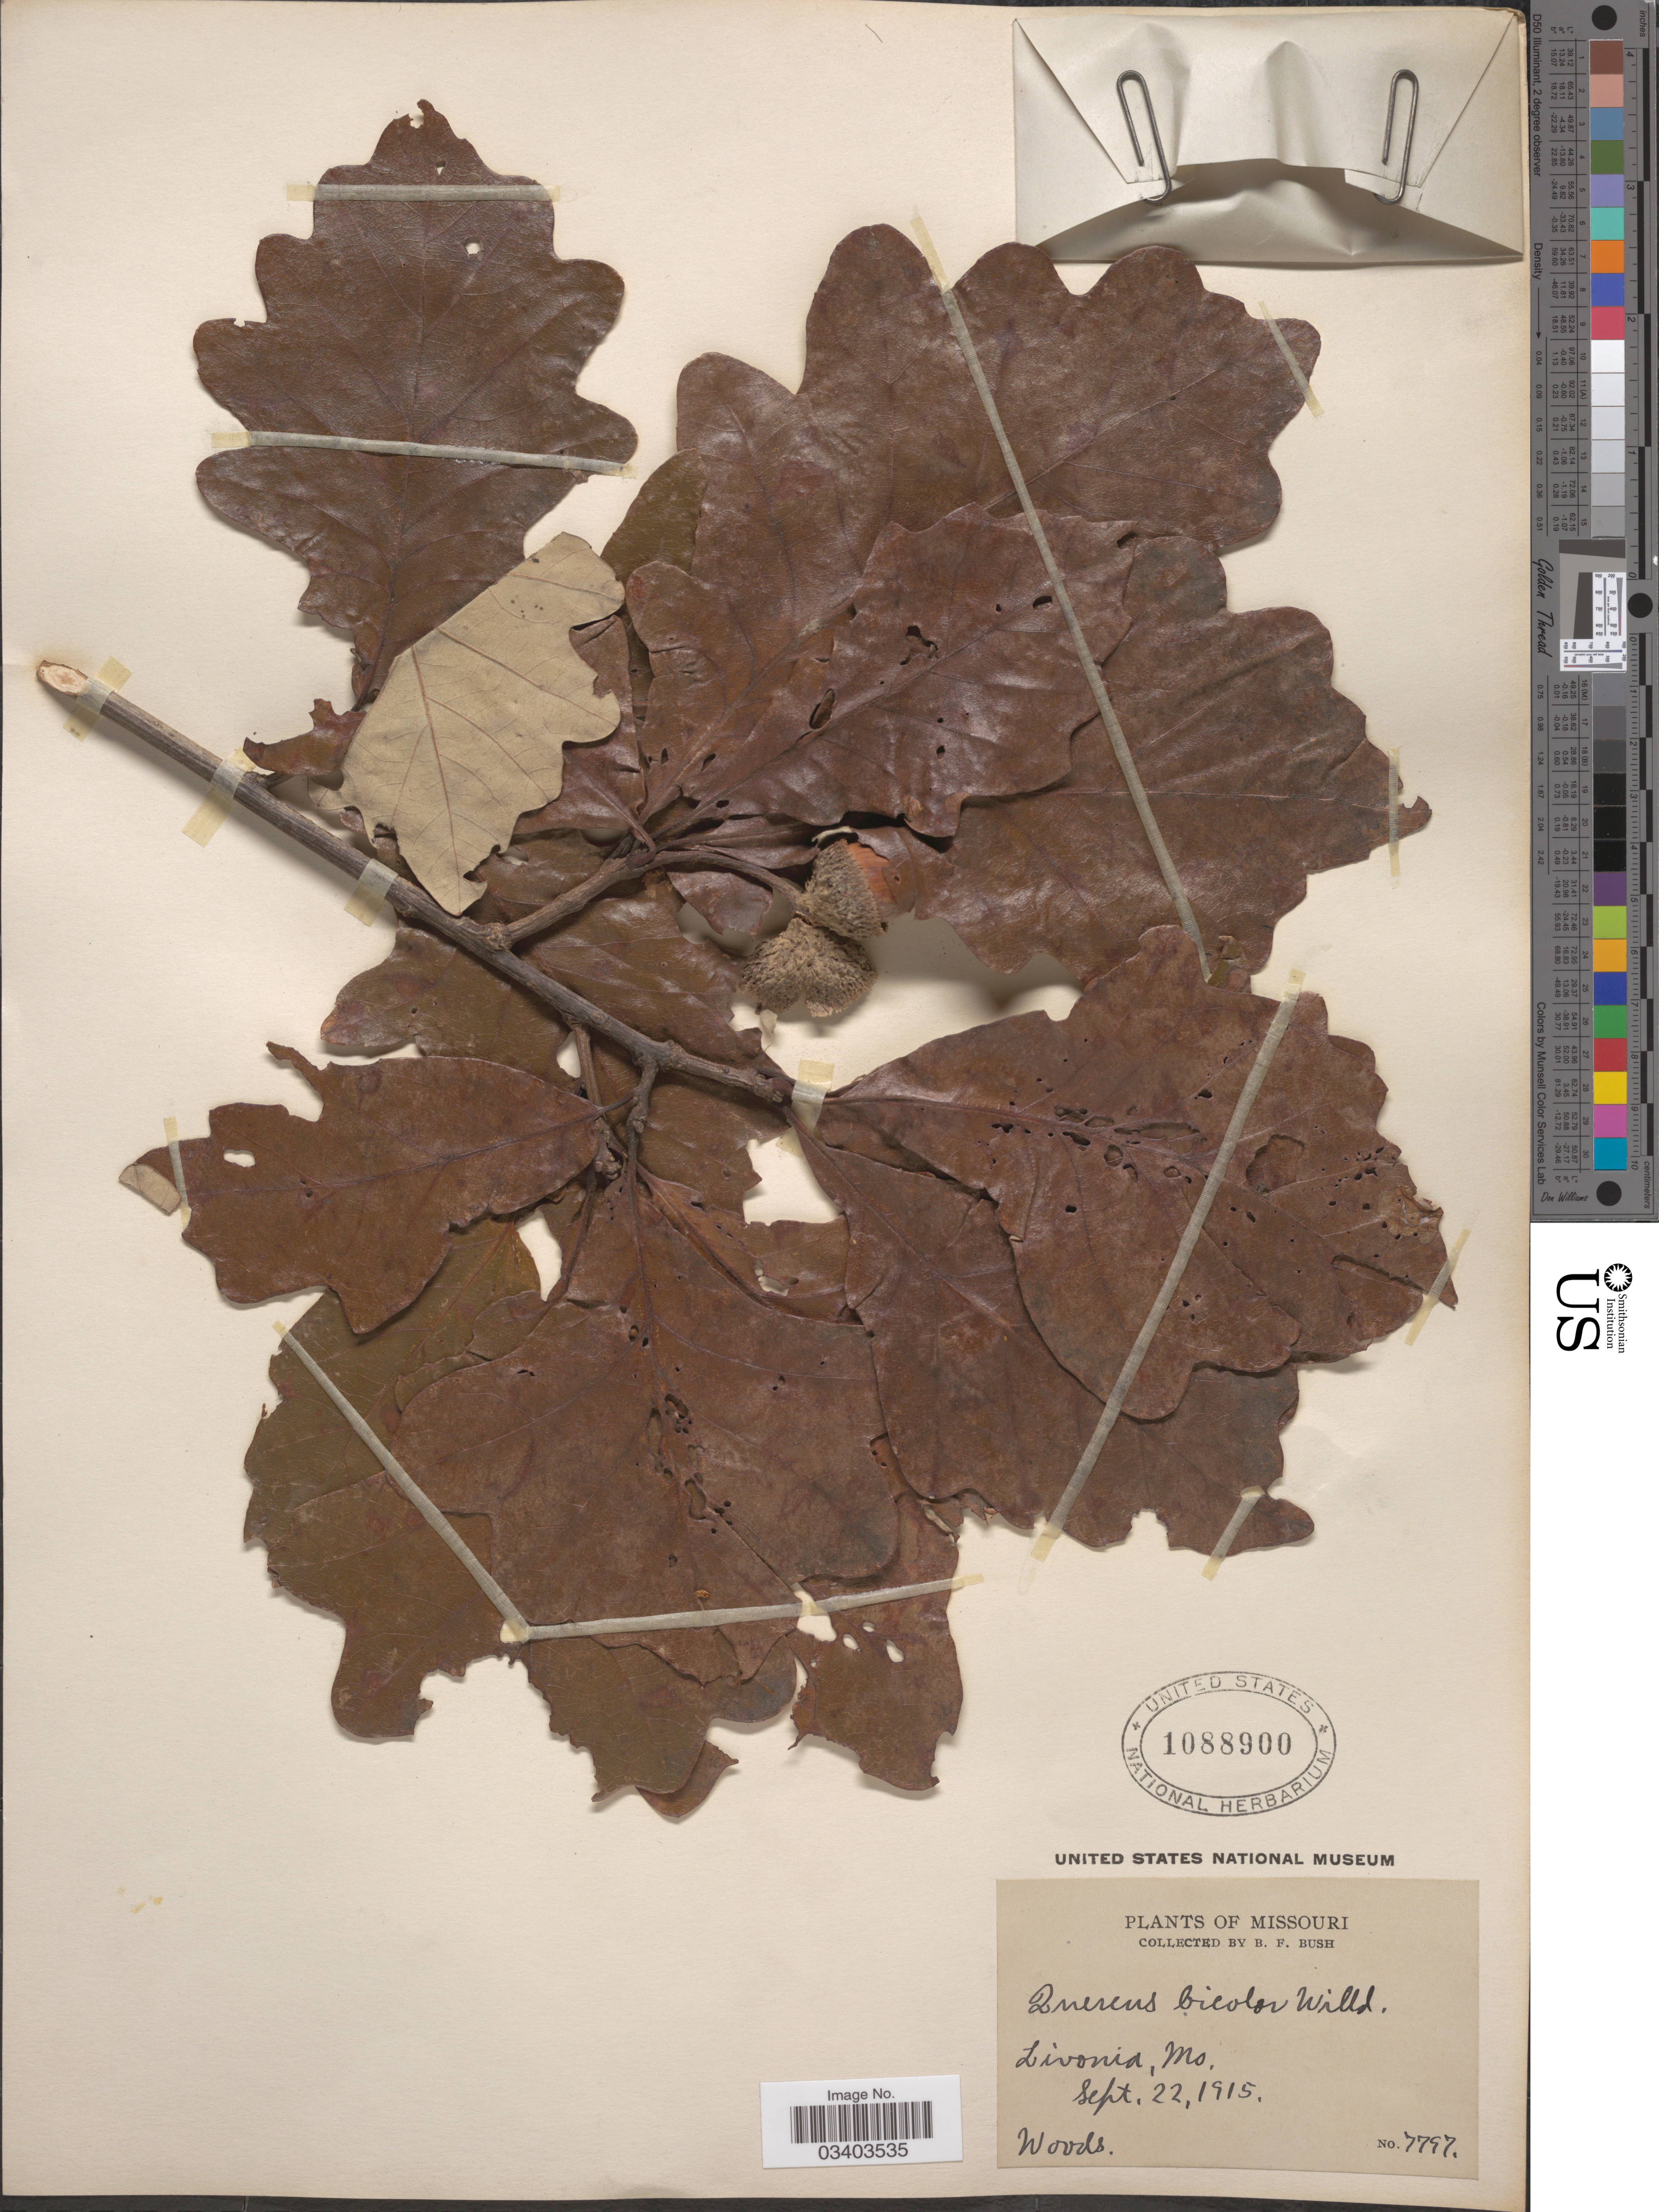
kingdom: Plantae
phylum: Tracheophyta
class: Magnoliopsida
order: Fagales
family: Fagaceae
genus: Quercus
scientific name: Quercus bicolor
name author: Willd.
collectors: B. F. Bush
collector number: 7797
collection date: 1915-09-22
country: United States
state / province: Missouri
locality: Livonia.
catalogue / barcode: US 1088900